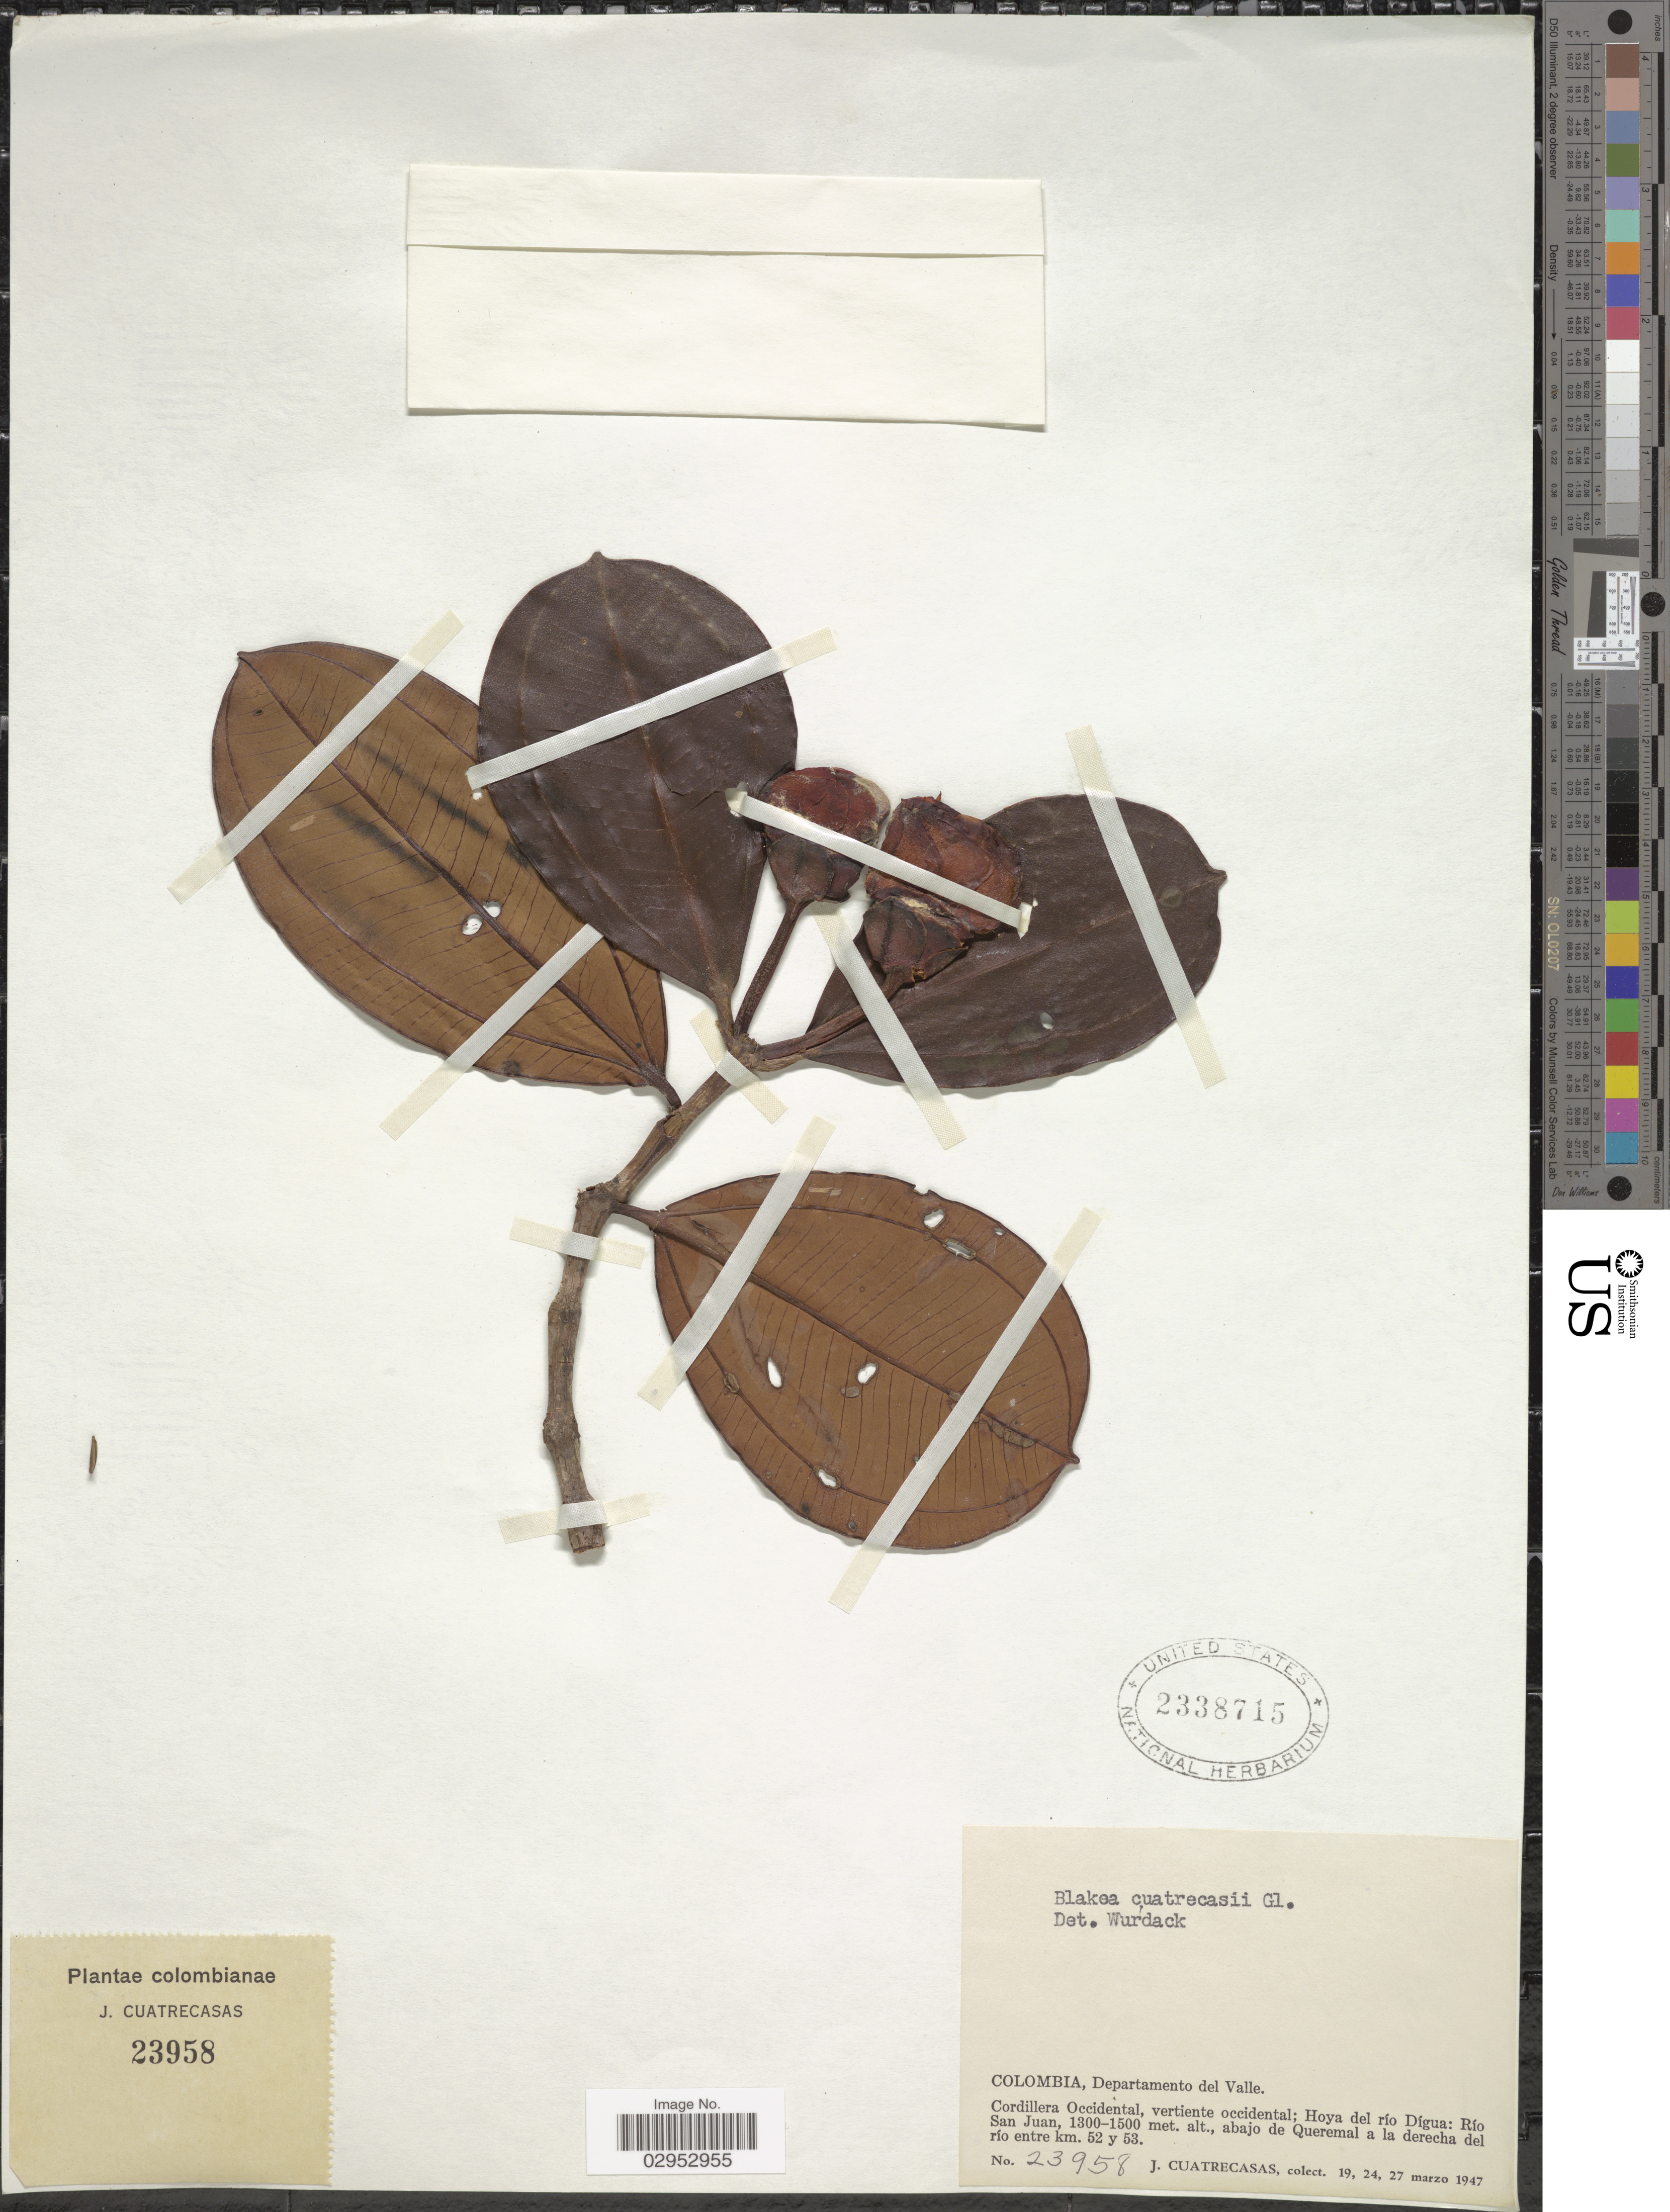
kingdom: Plantae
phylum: Tracheophyta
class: Magnoliopsida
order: Myrtales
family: Melastomataceae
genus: Blakea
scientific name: Blakea cuatrecasii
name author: Gleason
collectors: J. Cuatrecasas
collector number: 23958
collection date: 1947-03-19/1947-03-27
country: Colombia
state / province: Valle del Cauca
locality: Departamento del Valle. Cordillera Occidental, vertiente occidental; Hoya del río Dagua: Río San Juan, abajo de Queremal a la derecha del río entre km. 52 y 53.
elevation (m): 1300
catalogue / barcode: US 2338715